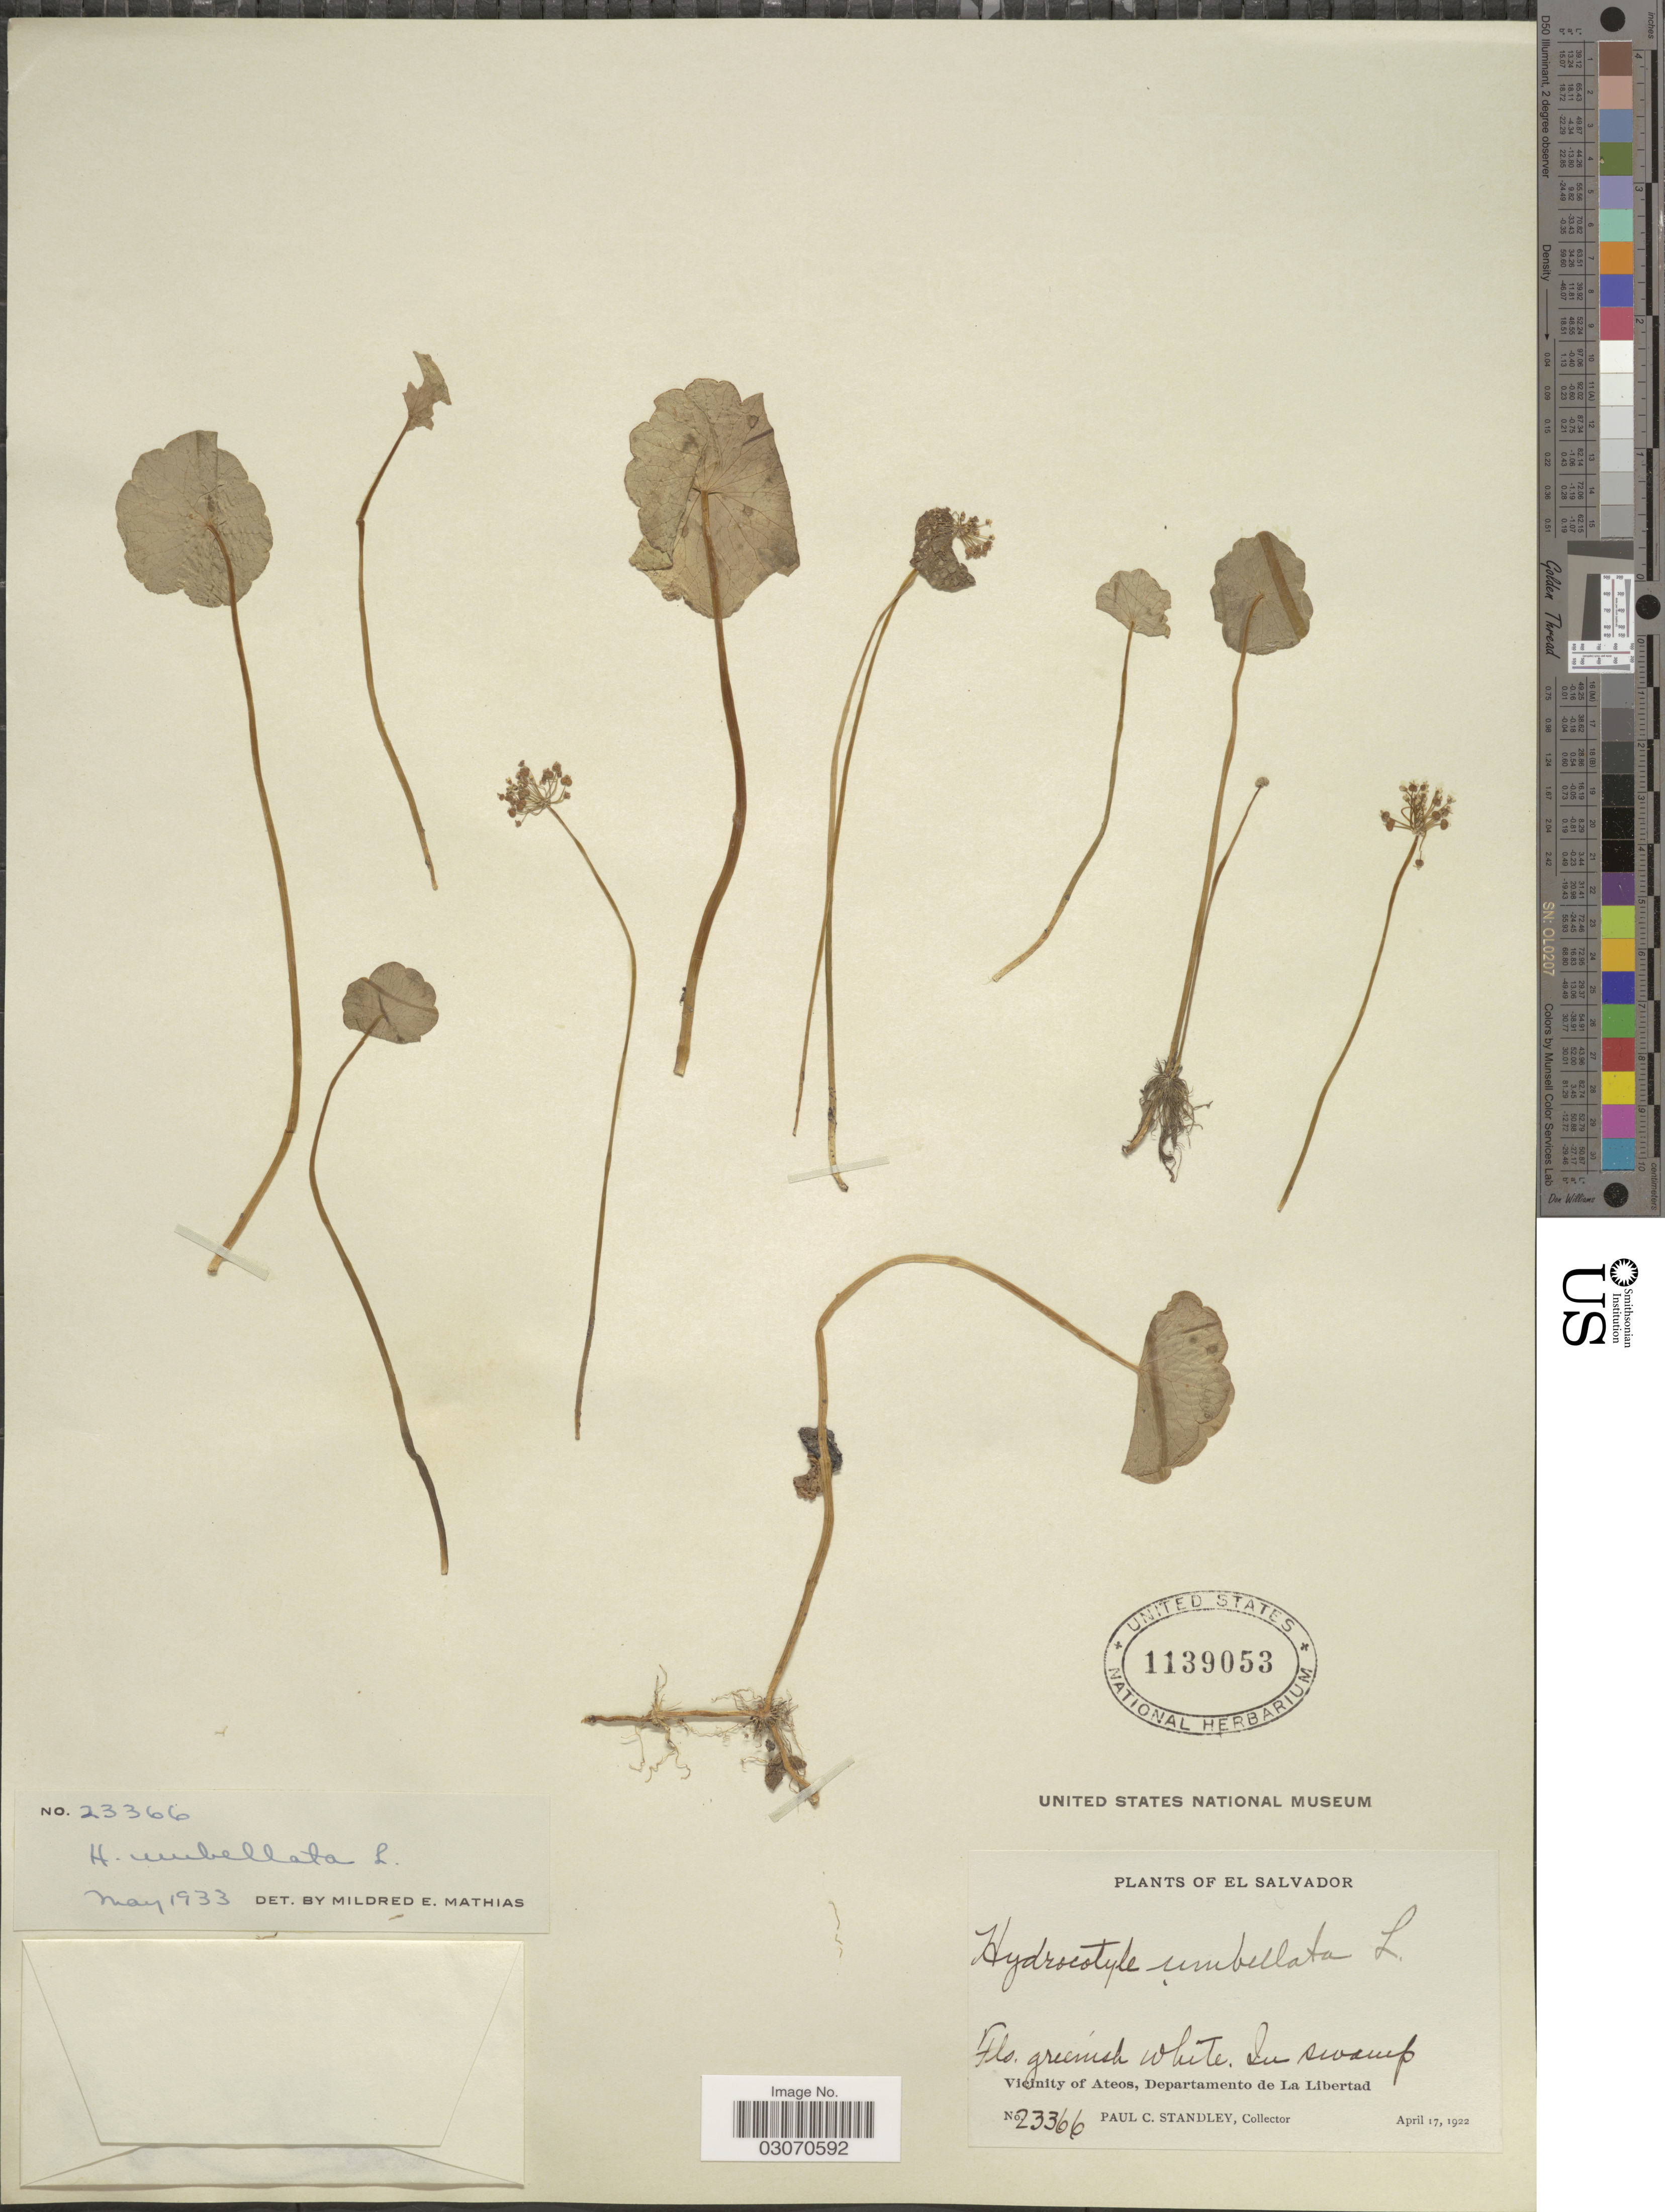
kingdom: Plantae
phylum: Tracheophyta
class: Magnoliopsida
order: Apiales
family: Araliaceae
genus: Hydrocotyle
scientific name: Hydrocotyle umbellata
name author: L.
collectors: P. C. Standley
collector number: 23366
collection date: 1922-04-17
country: El Salvador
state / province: La Libertad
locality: Vicinity of Ateos, Departamento de La Libertad.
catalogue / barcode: US 1139053